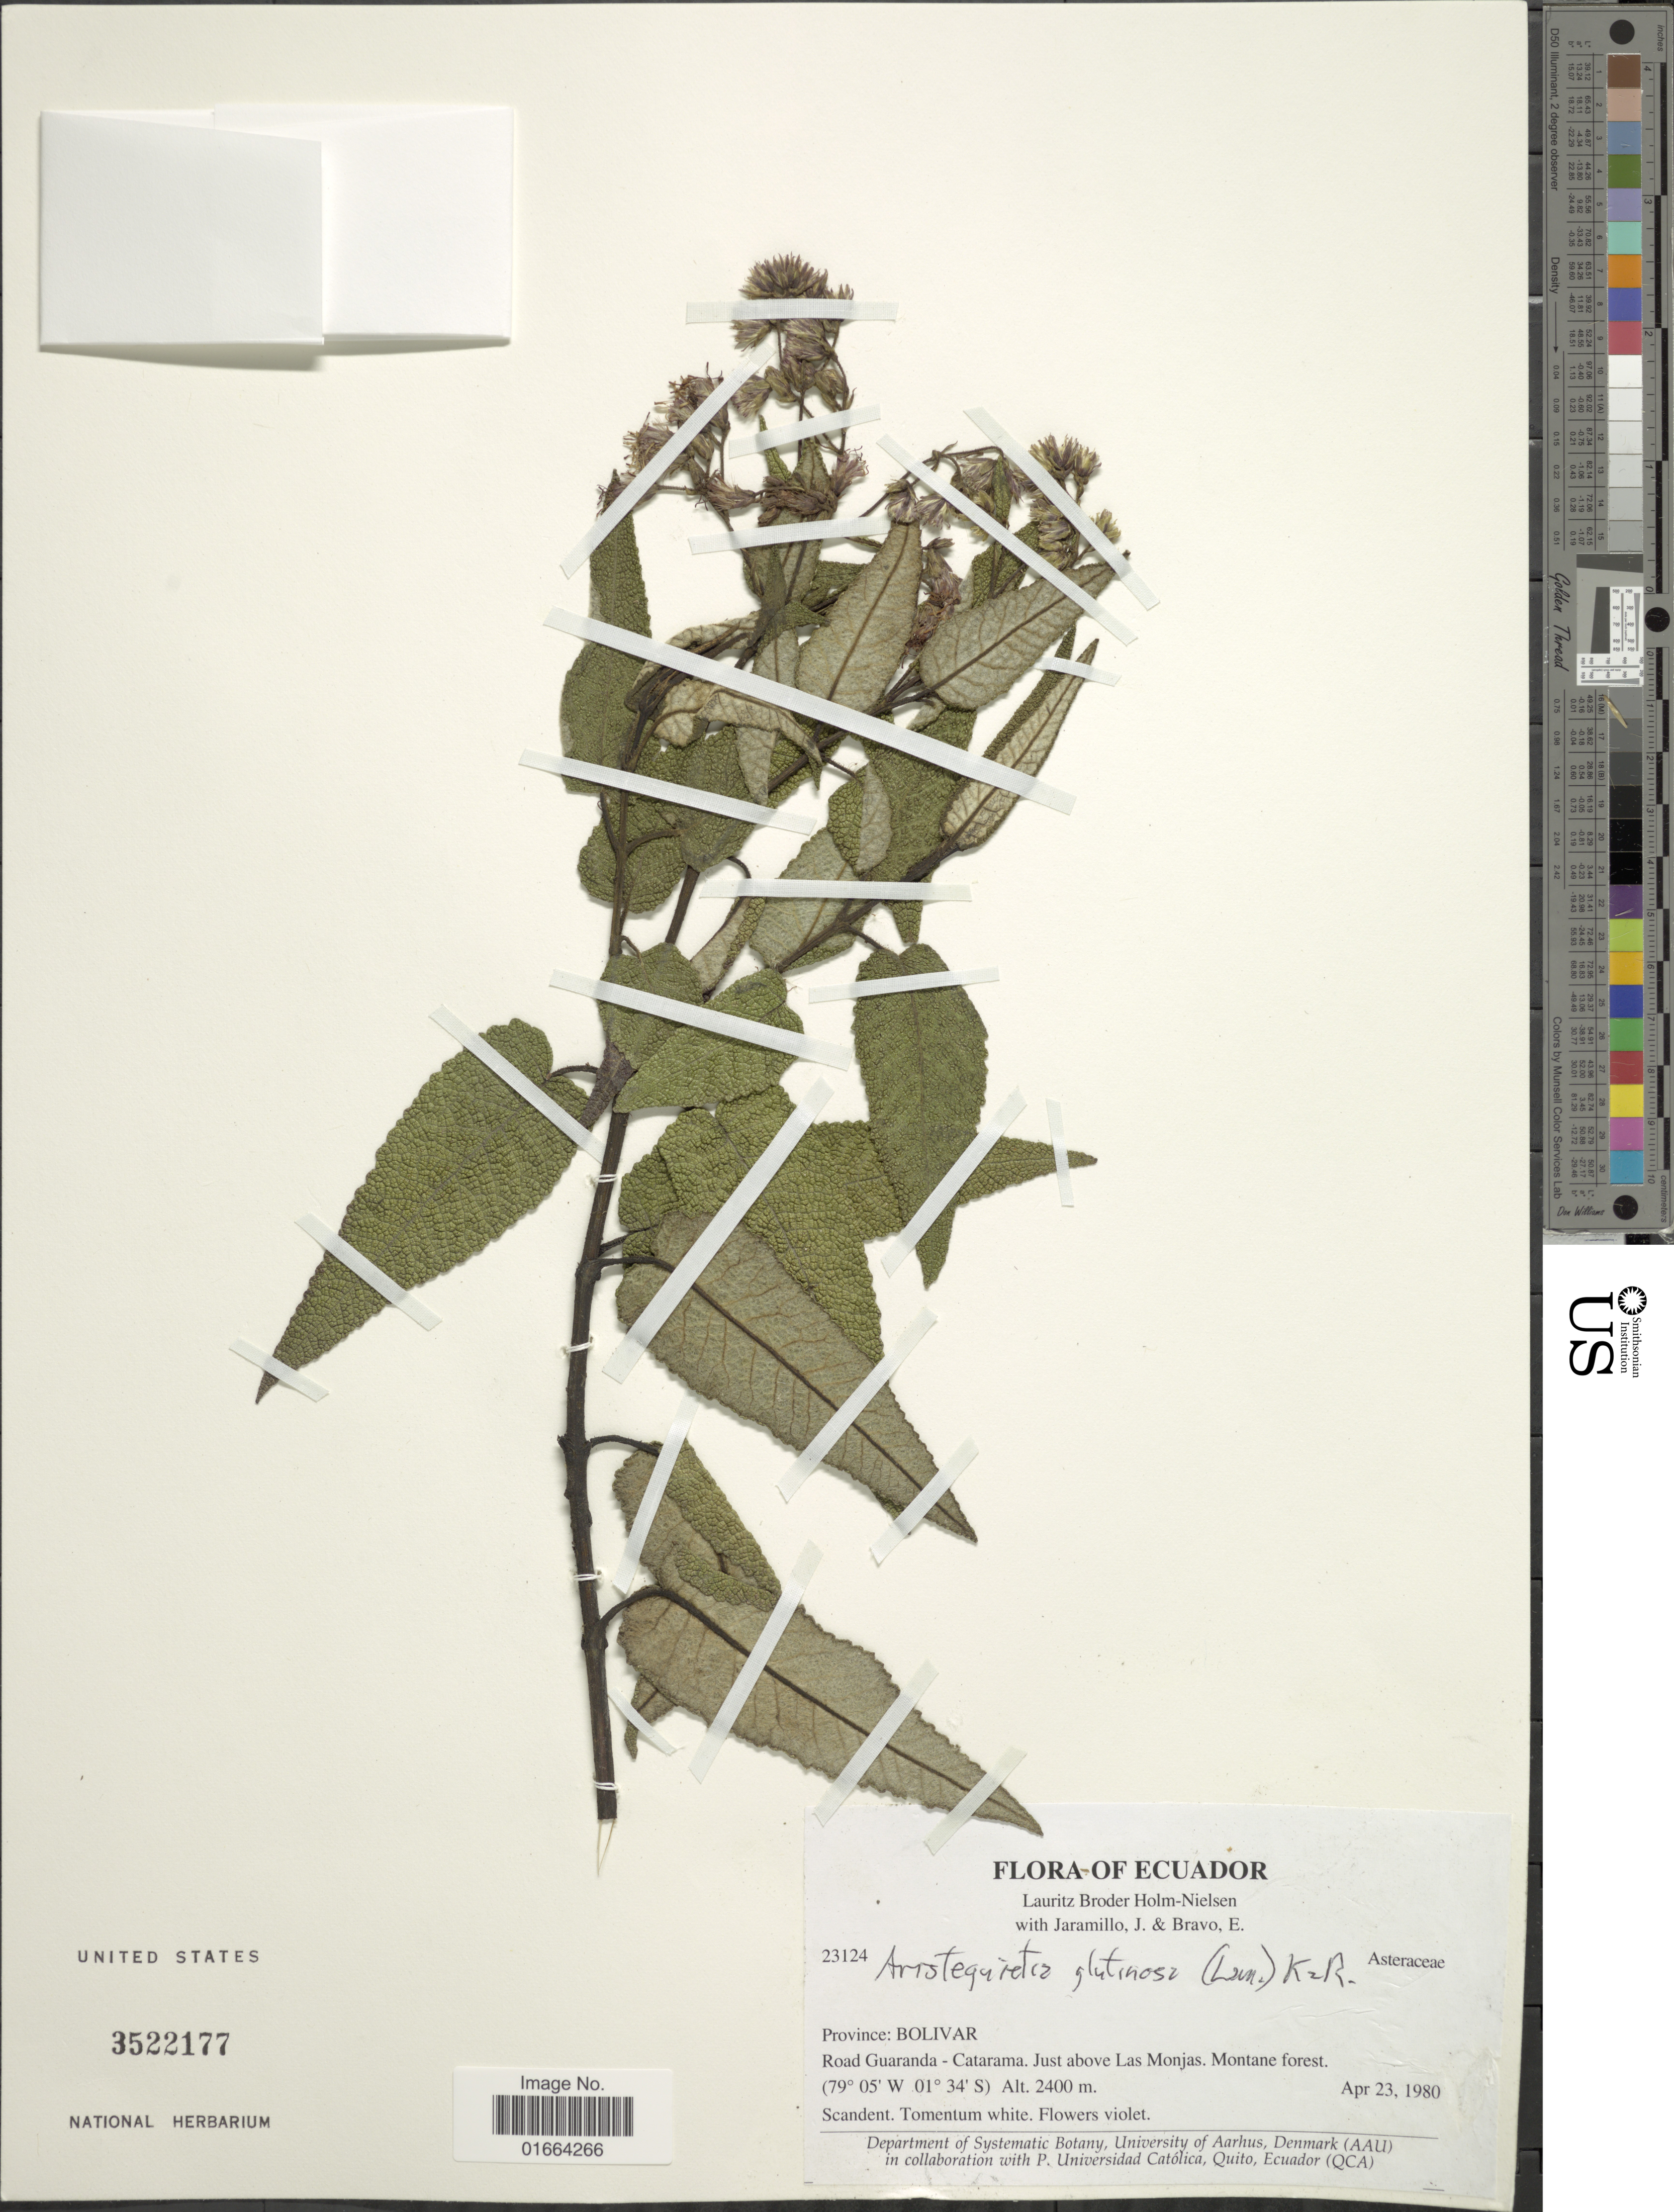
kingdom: Plantae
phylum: Tracheophyta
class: Magnoliopsida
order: Asterales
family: Asteraceae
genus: Aristeguietia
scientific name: Aristeguietia glutinosa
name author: (Lam.) R.M. King & H. Rob.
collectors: L. B. Holm-Nielsen, J. Jaramillo & E. Bravo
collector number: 23124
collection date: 1980-04-23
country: Ecuador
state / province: Bolívar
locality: Road Guaranda-Catarama. Just above Las Monjas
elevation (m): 2400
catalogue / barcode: US 3522177